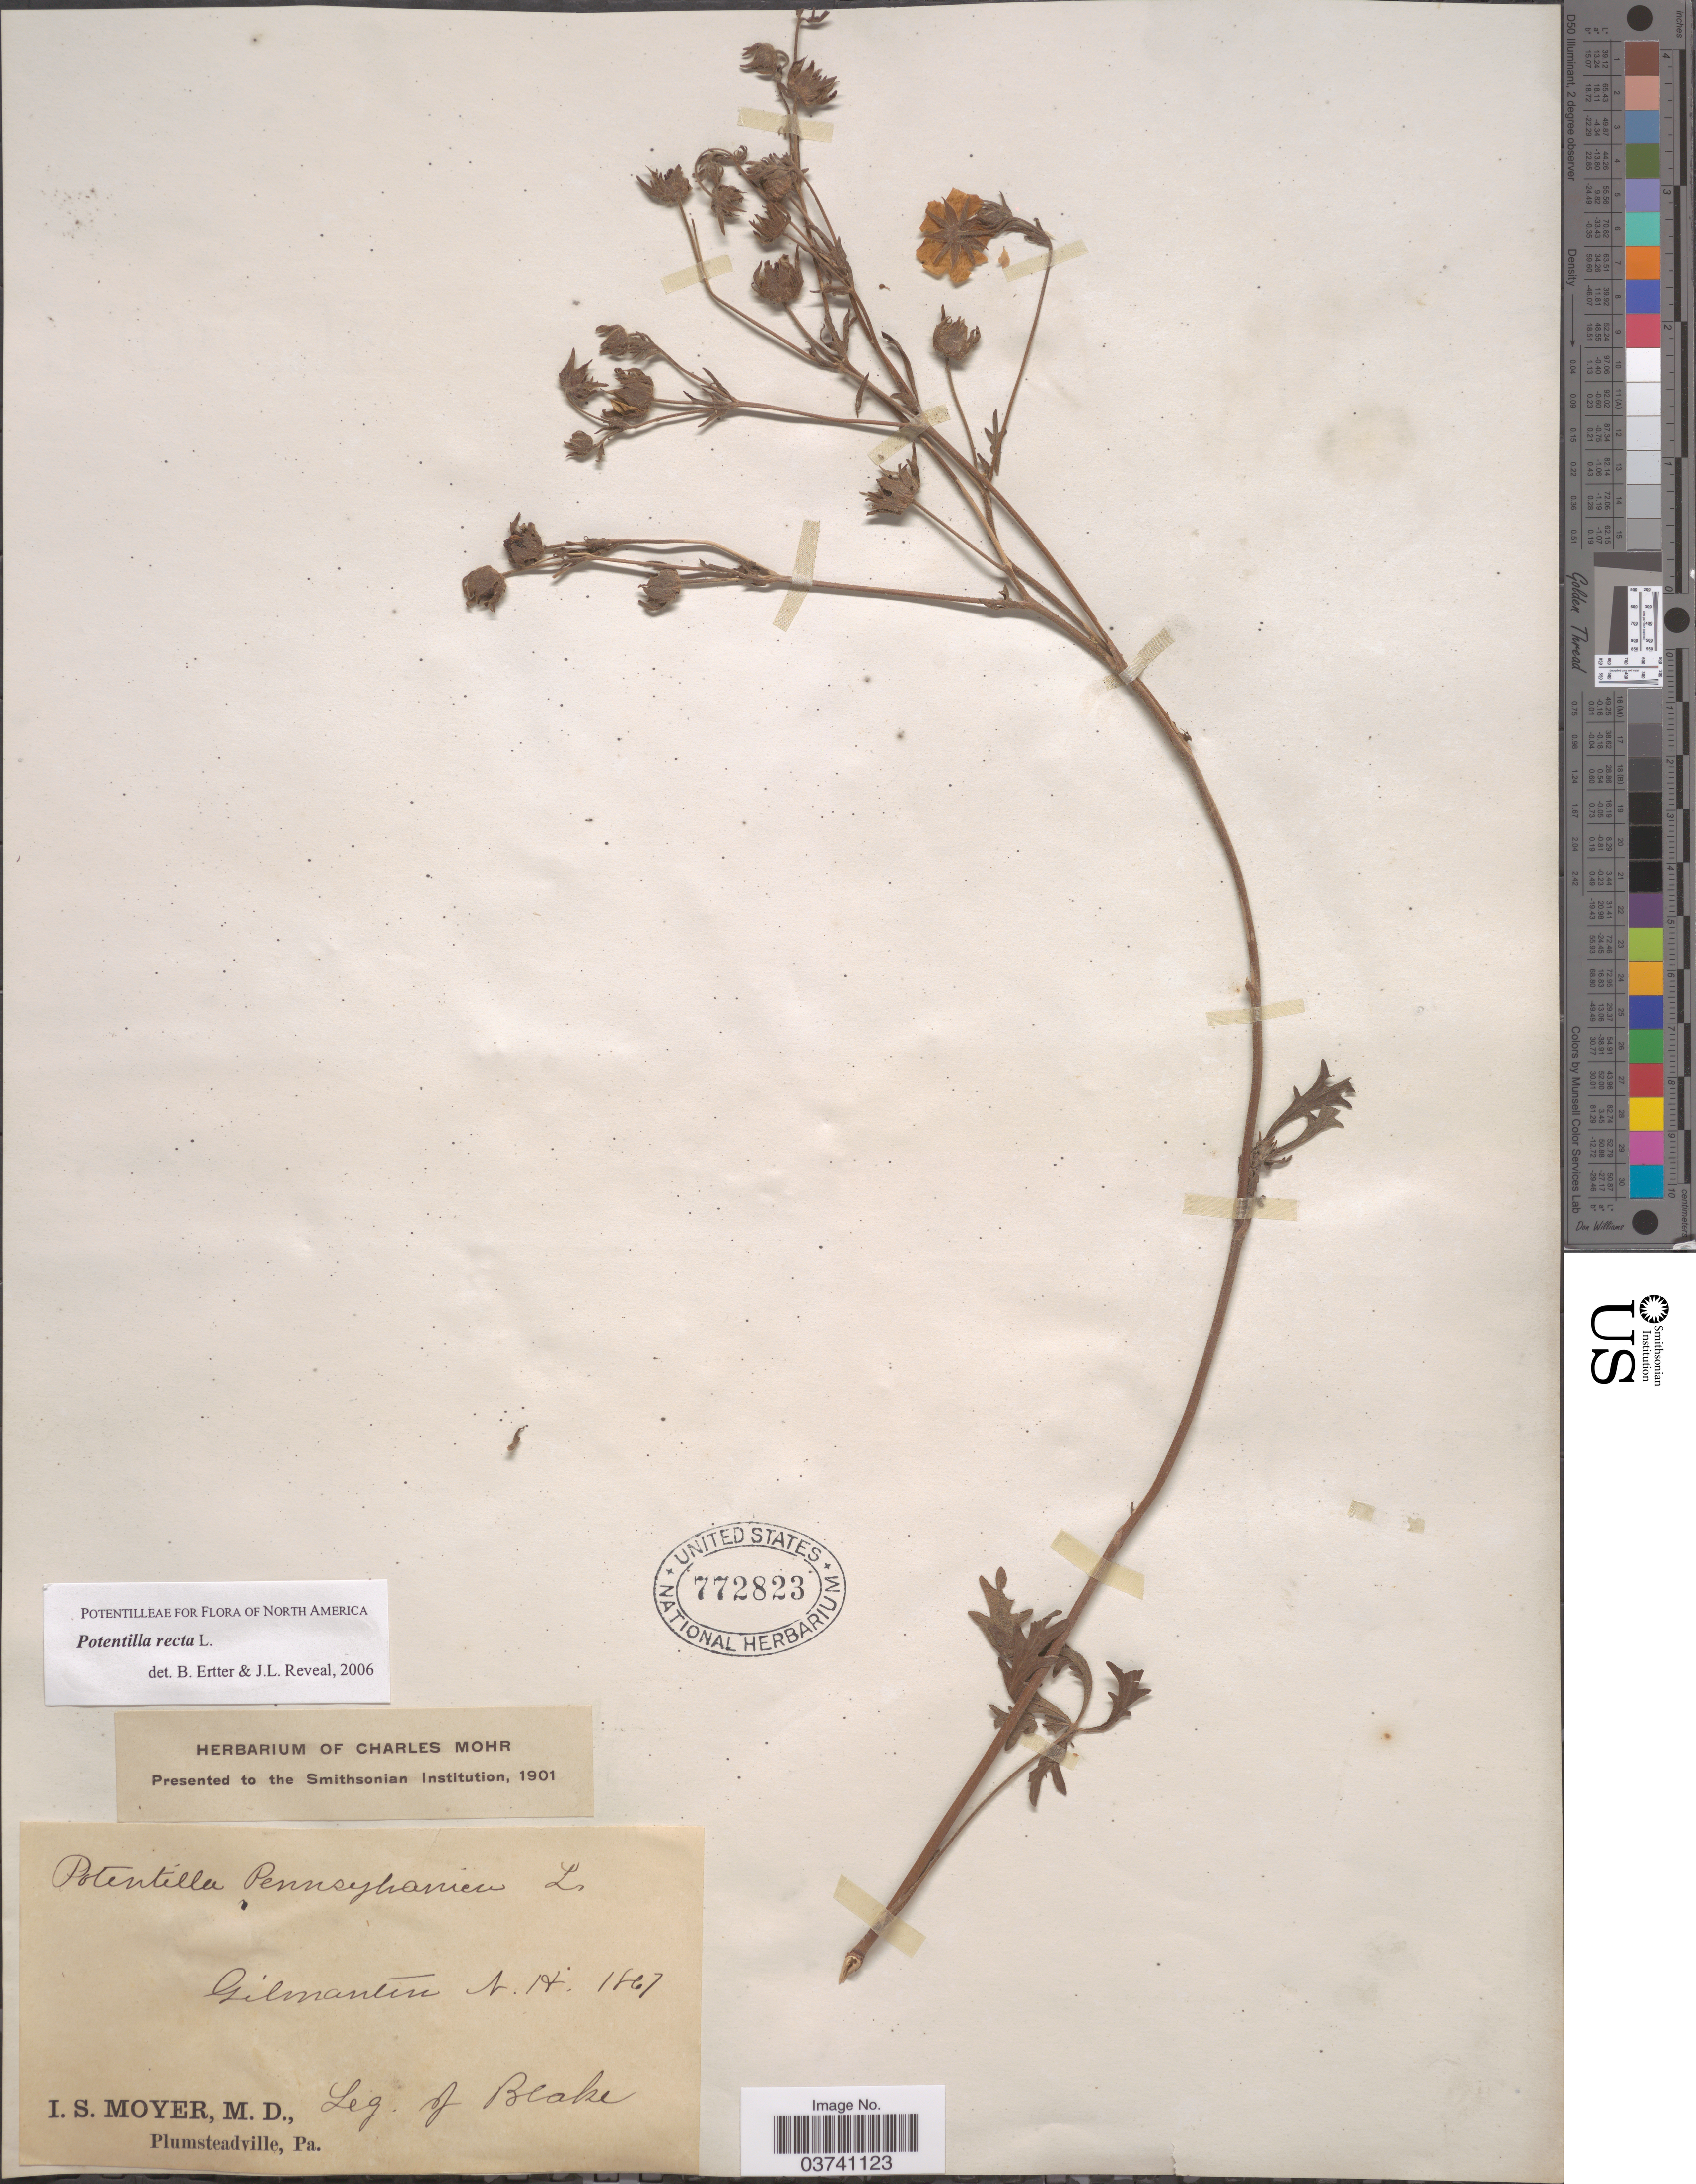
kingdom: Plantae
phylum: Tracheophyta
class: Magnoliopsida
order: Rosales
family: Rosaceae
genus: Potentilla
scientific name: Potentilla recta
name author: L.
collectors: -- Blake & I. S. Moyer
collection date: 1867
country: United States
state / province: New Hampshire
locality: Gilmanton.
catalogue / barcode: US 77282